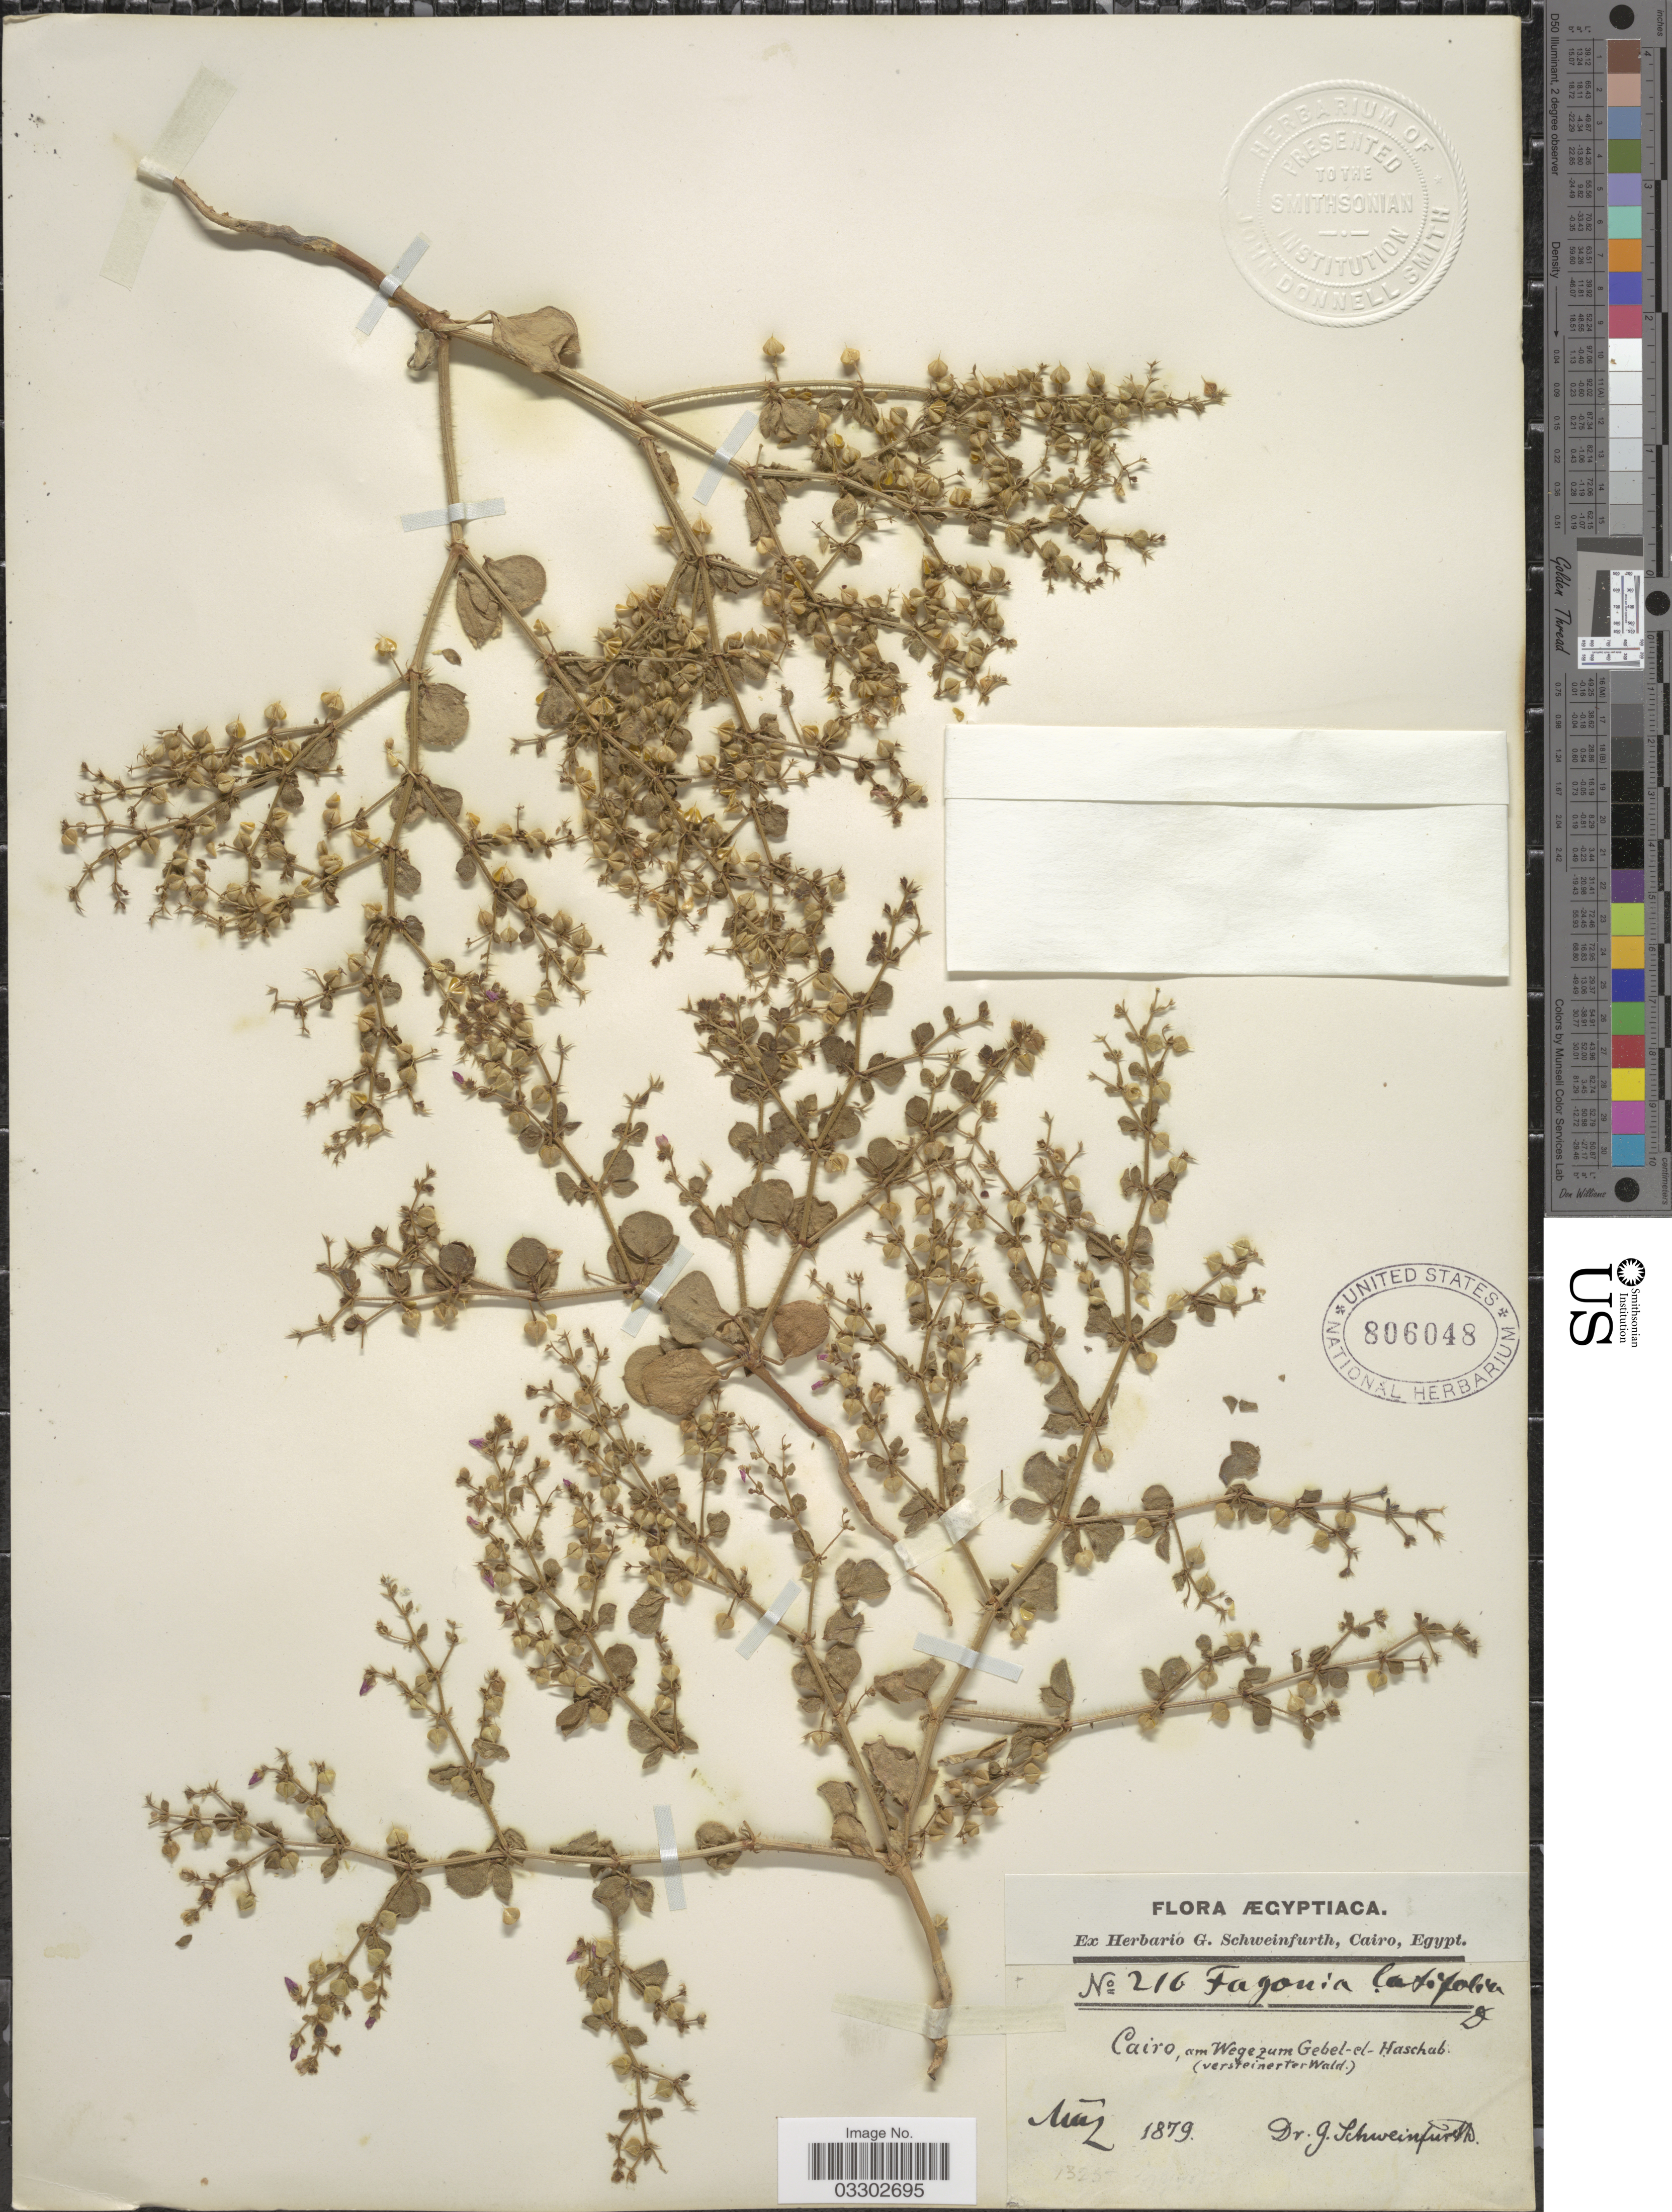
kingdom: Plantae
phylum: Tracheophyta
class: Magnoliopsida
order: Zygophyllales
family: Zygophyllaceae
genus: Fagonia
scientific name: Fagonia latifolia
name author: Delile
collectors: G. A. Schweinfurth (herbarium)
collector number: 216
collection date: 1879-05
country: Egypt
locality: Cairo, om Wegezum Gebel-el-Haschab: (versteinerterWald).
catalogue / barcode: US 806048